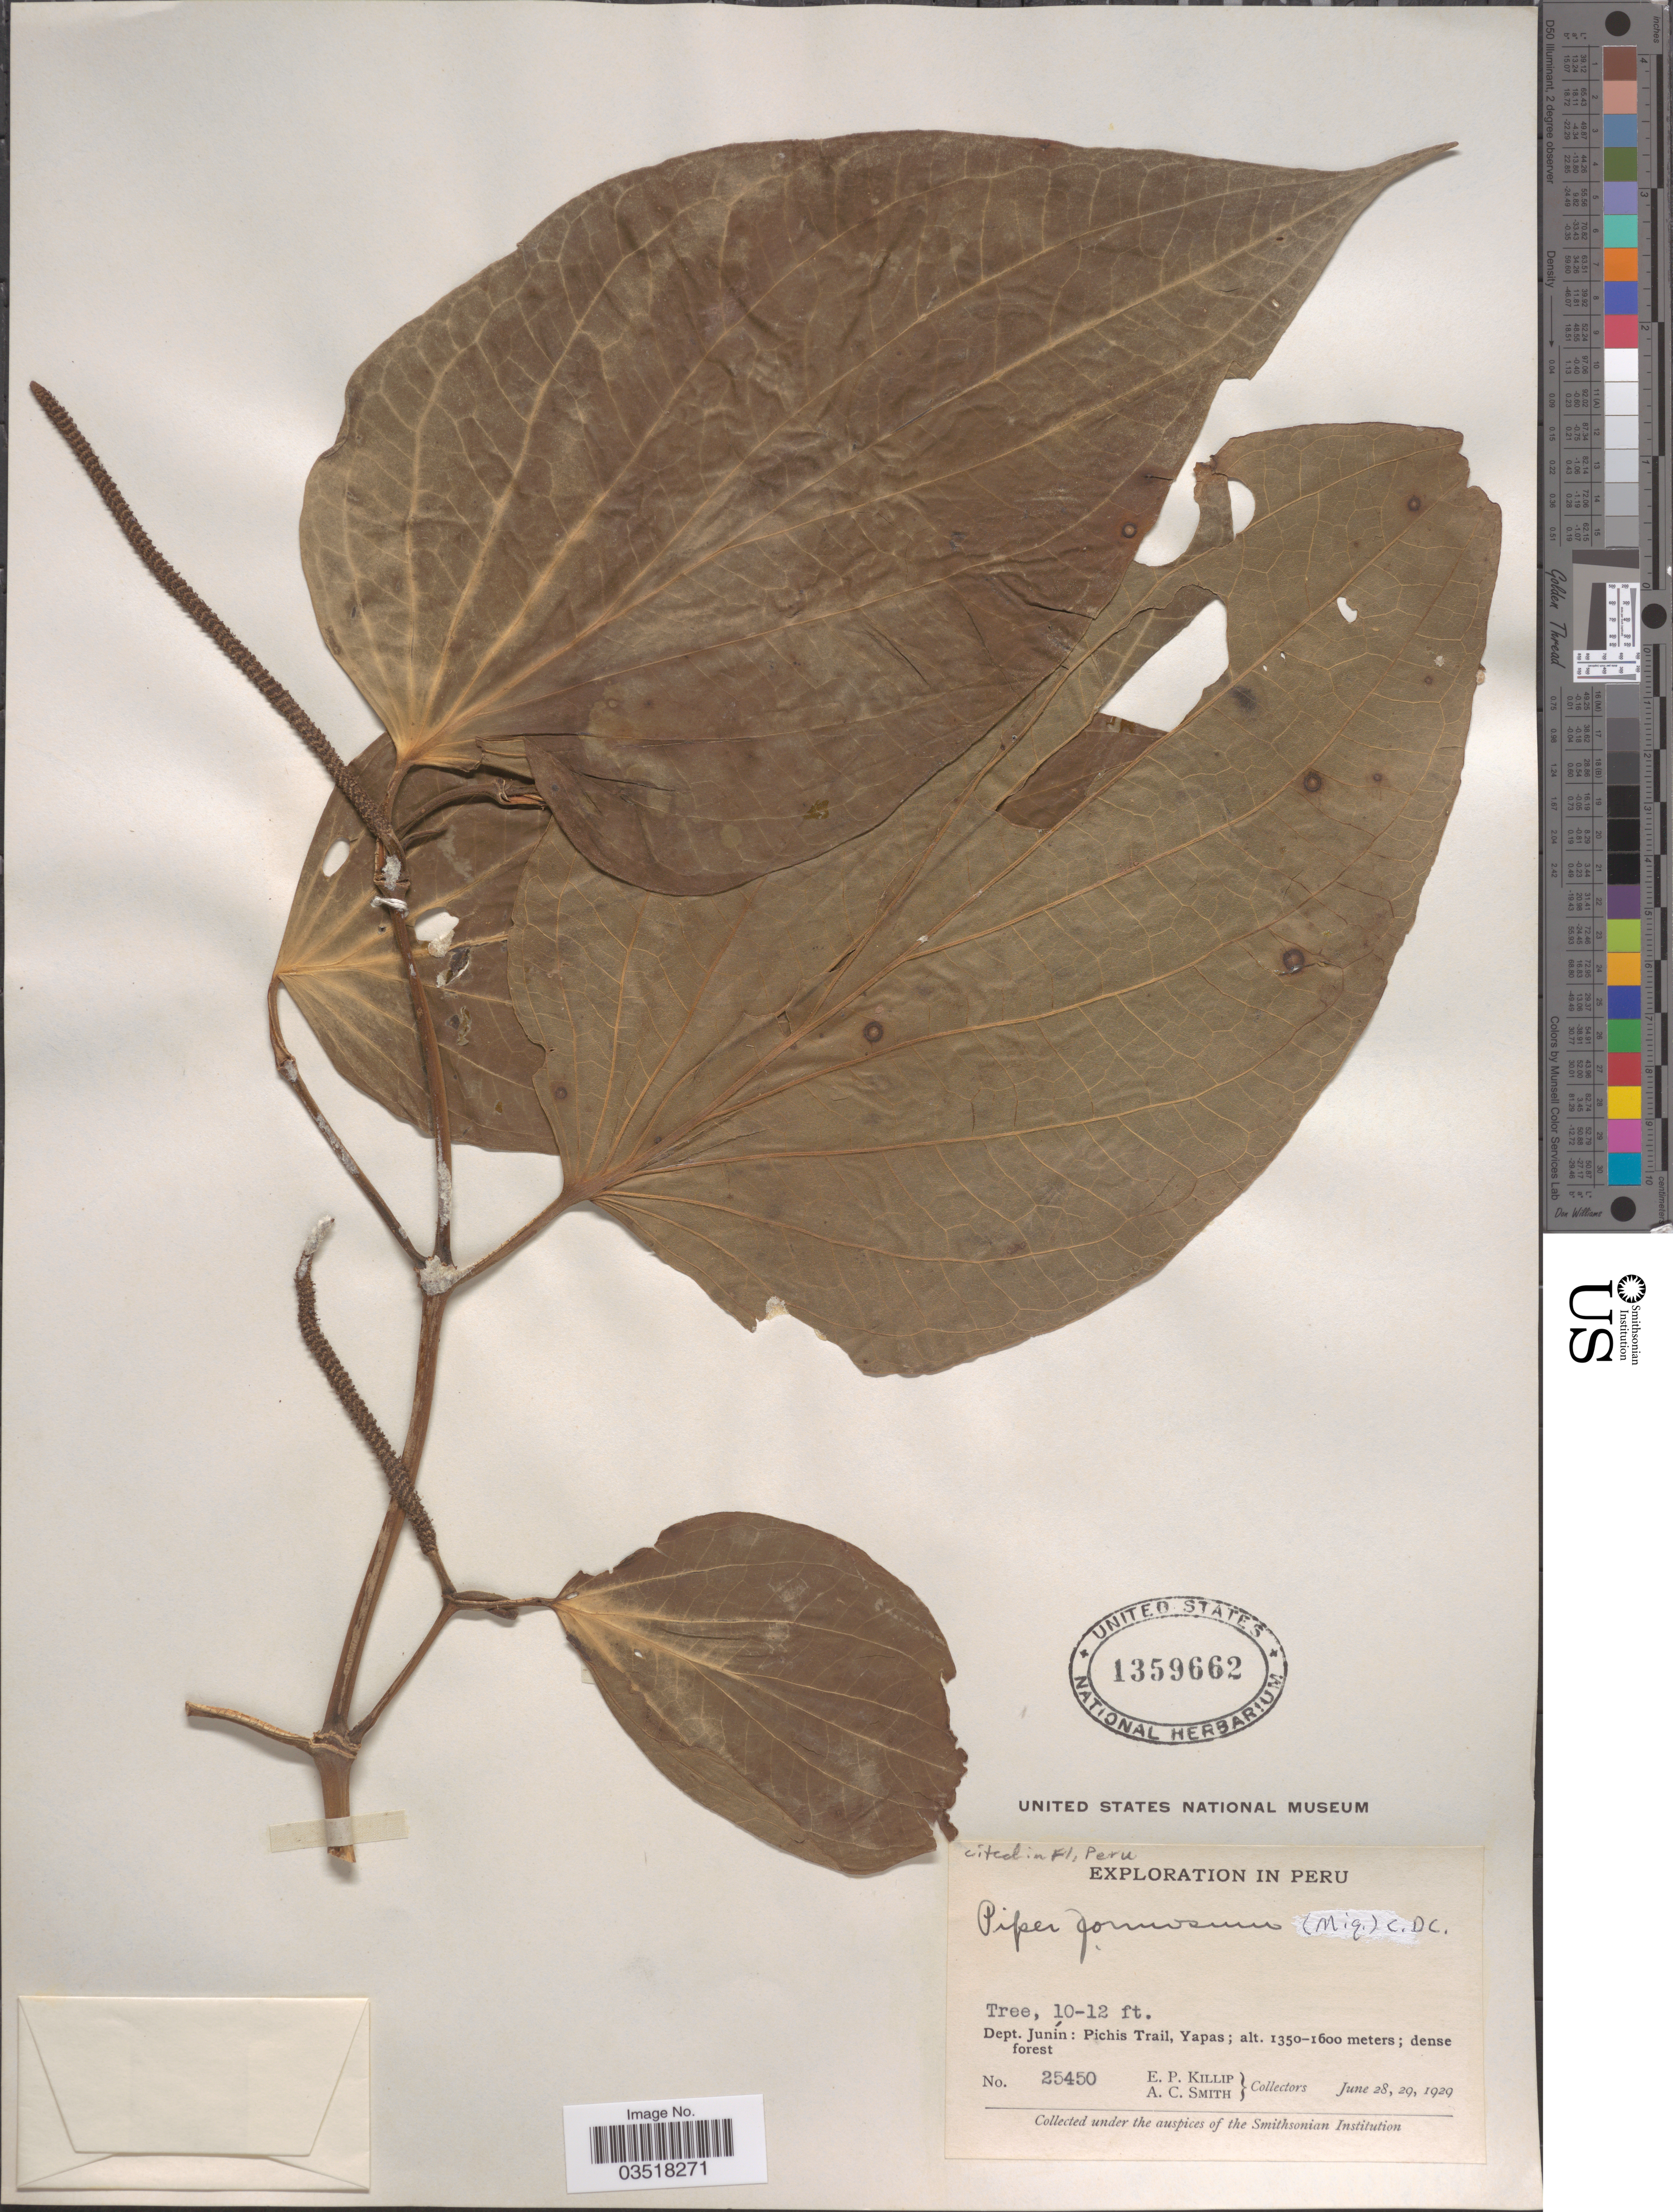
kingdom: Plantae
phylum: Tracheophyta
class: Magnoliopsida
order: Piperales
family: Piperaceae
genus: Piper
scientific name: Piper formosum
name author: C. DC.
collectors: E. P. Killip & A. C. Smith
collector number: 25450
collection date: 1929-06-28/1929-06-29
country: Peru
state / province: Junín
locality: Dept. Junín: Pichis Trail, Yapas.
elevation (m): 1350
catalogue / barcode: US 1359662